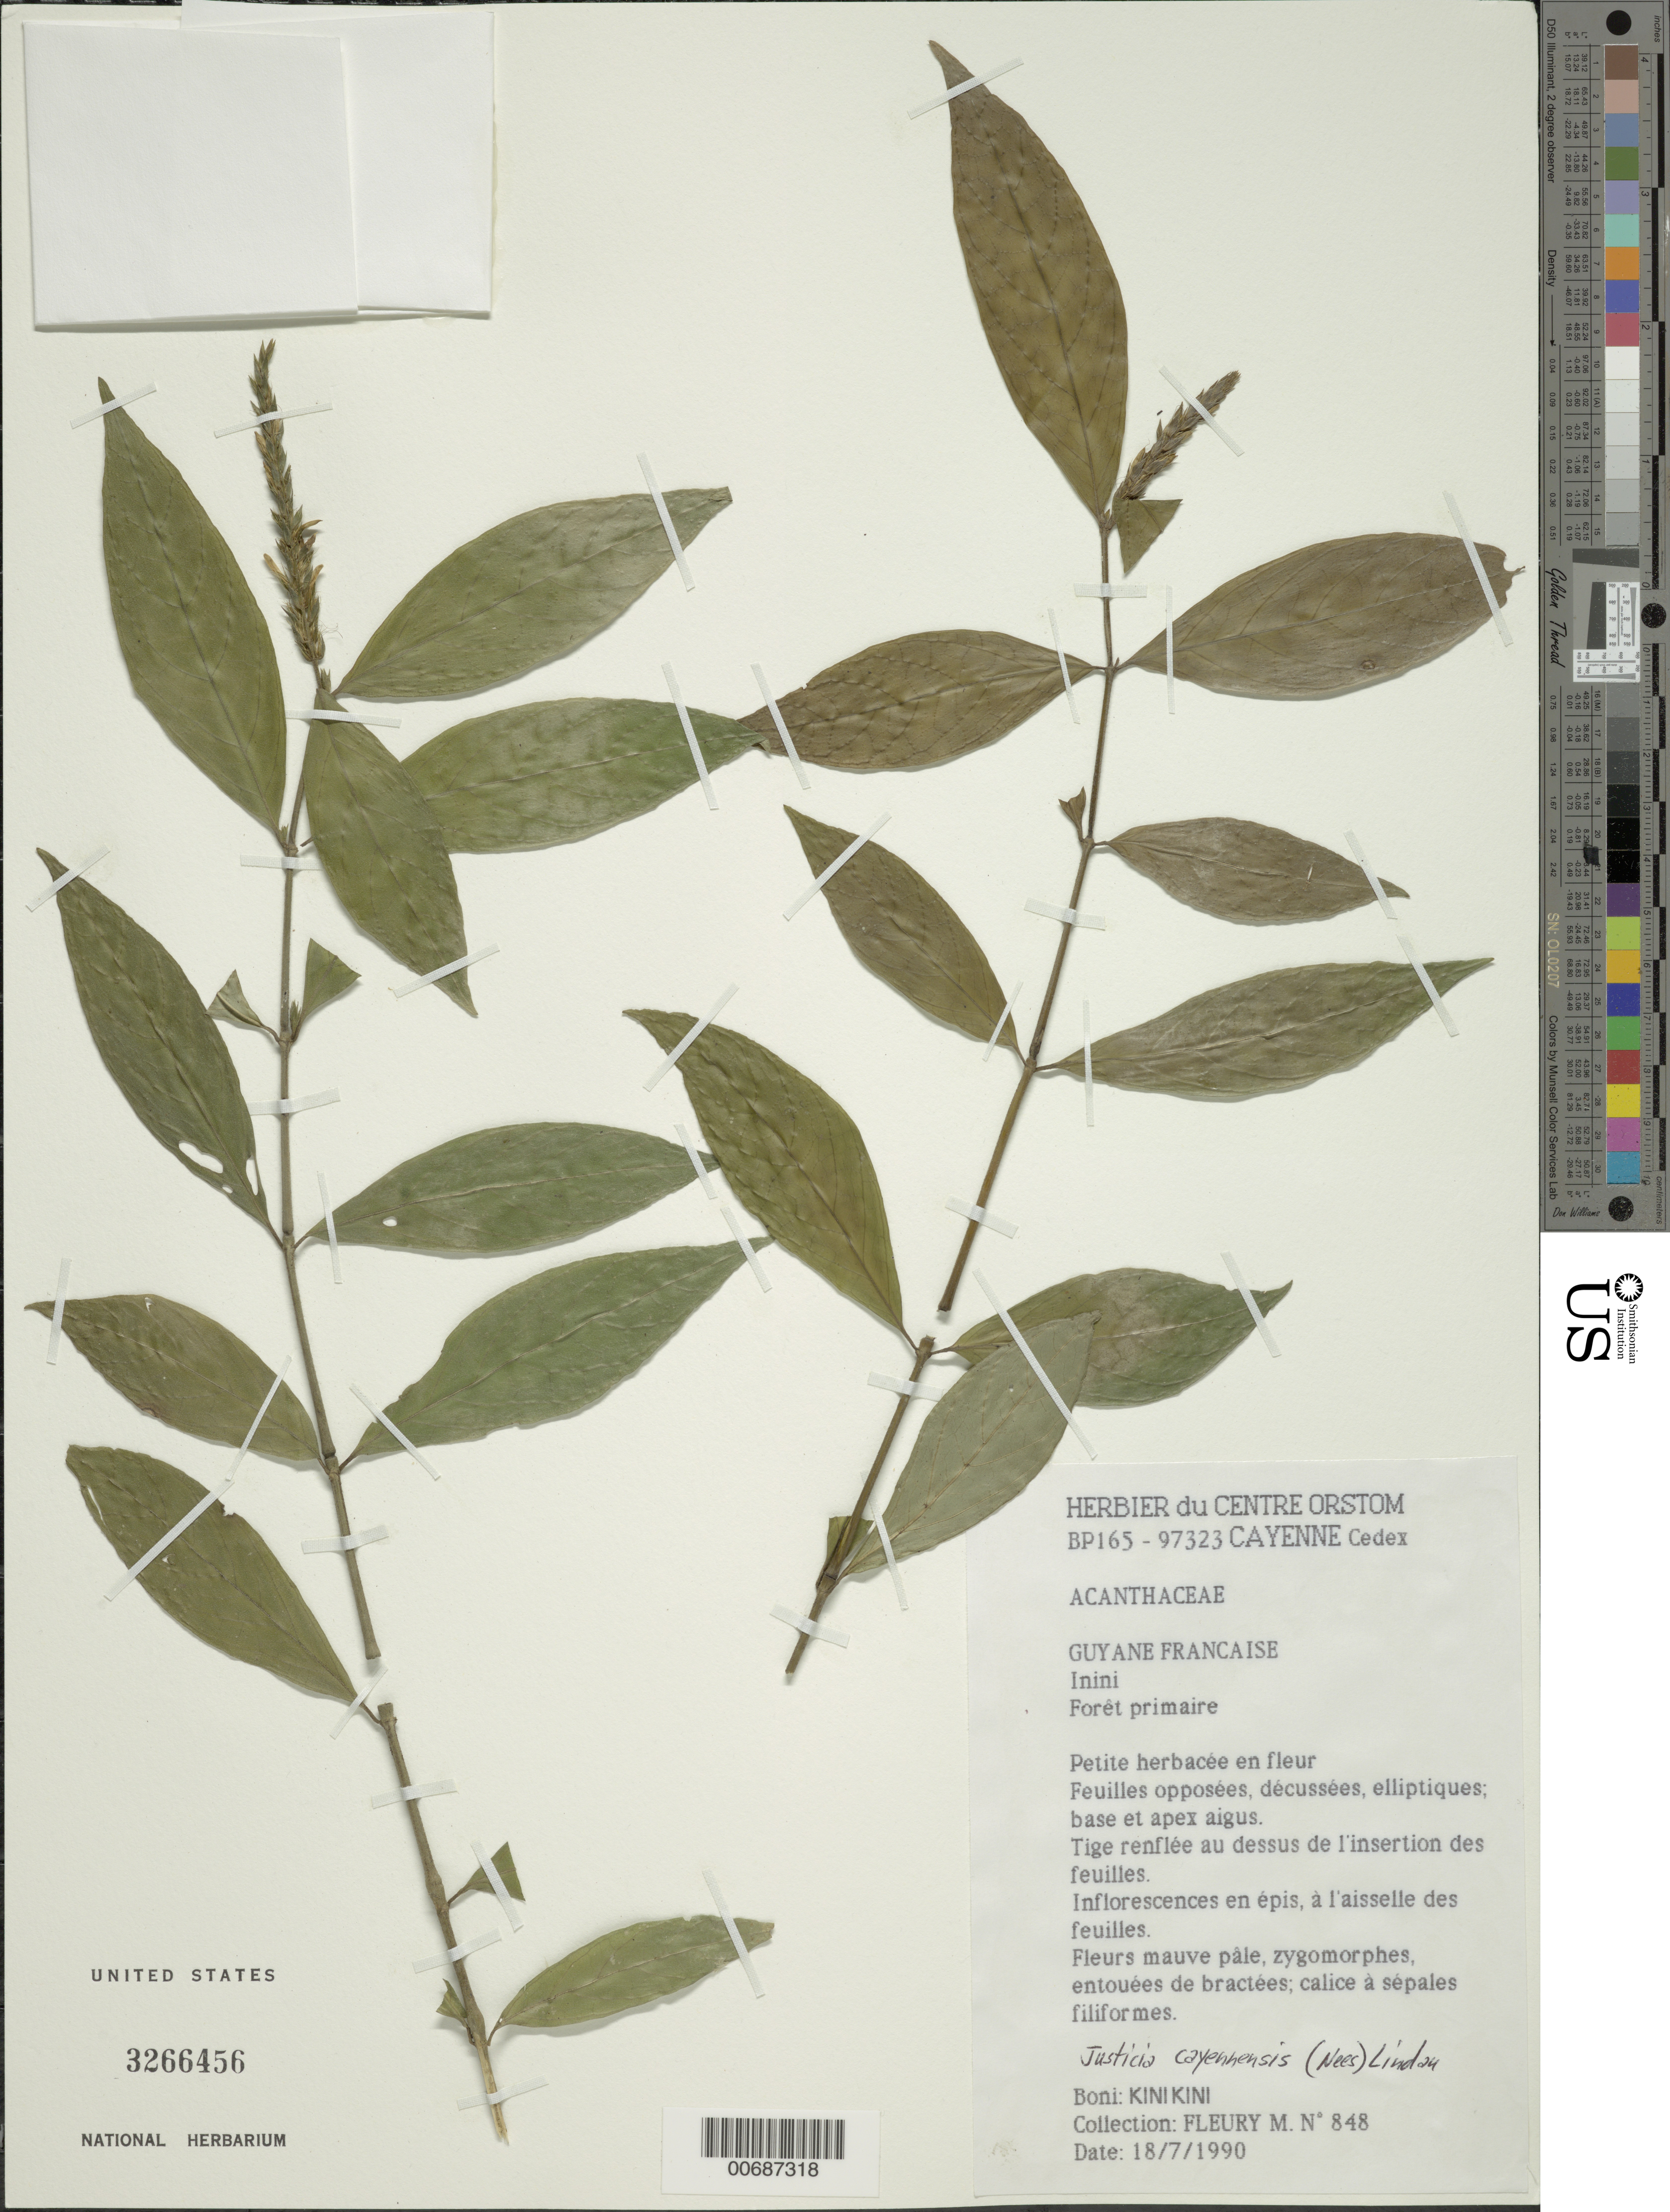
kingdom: Plantae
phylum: Tracheophyta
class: Magnoliopsida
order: Lamiales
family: Acanthaceae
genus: Justicia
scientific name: Justicia cayennensis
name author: (Nees) Lindau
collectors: M. Fleury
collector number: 848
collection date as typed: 18-Jul-90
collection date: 1990-07-18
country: French Guiana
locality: Inini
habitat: Primary forest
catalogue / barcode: US 3266456